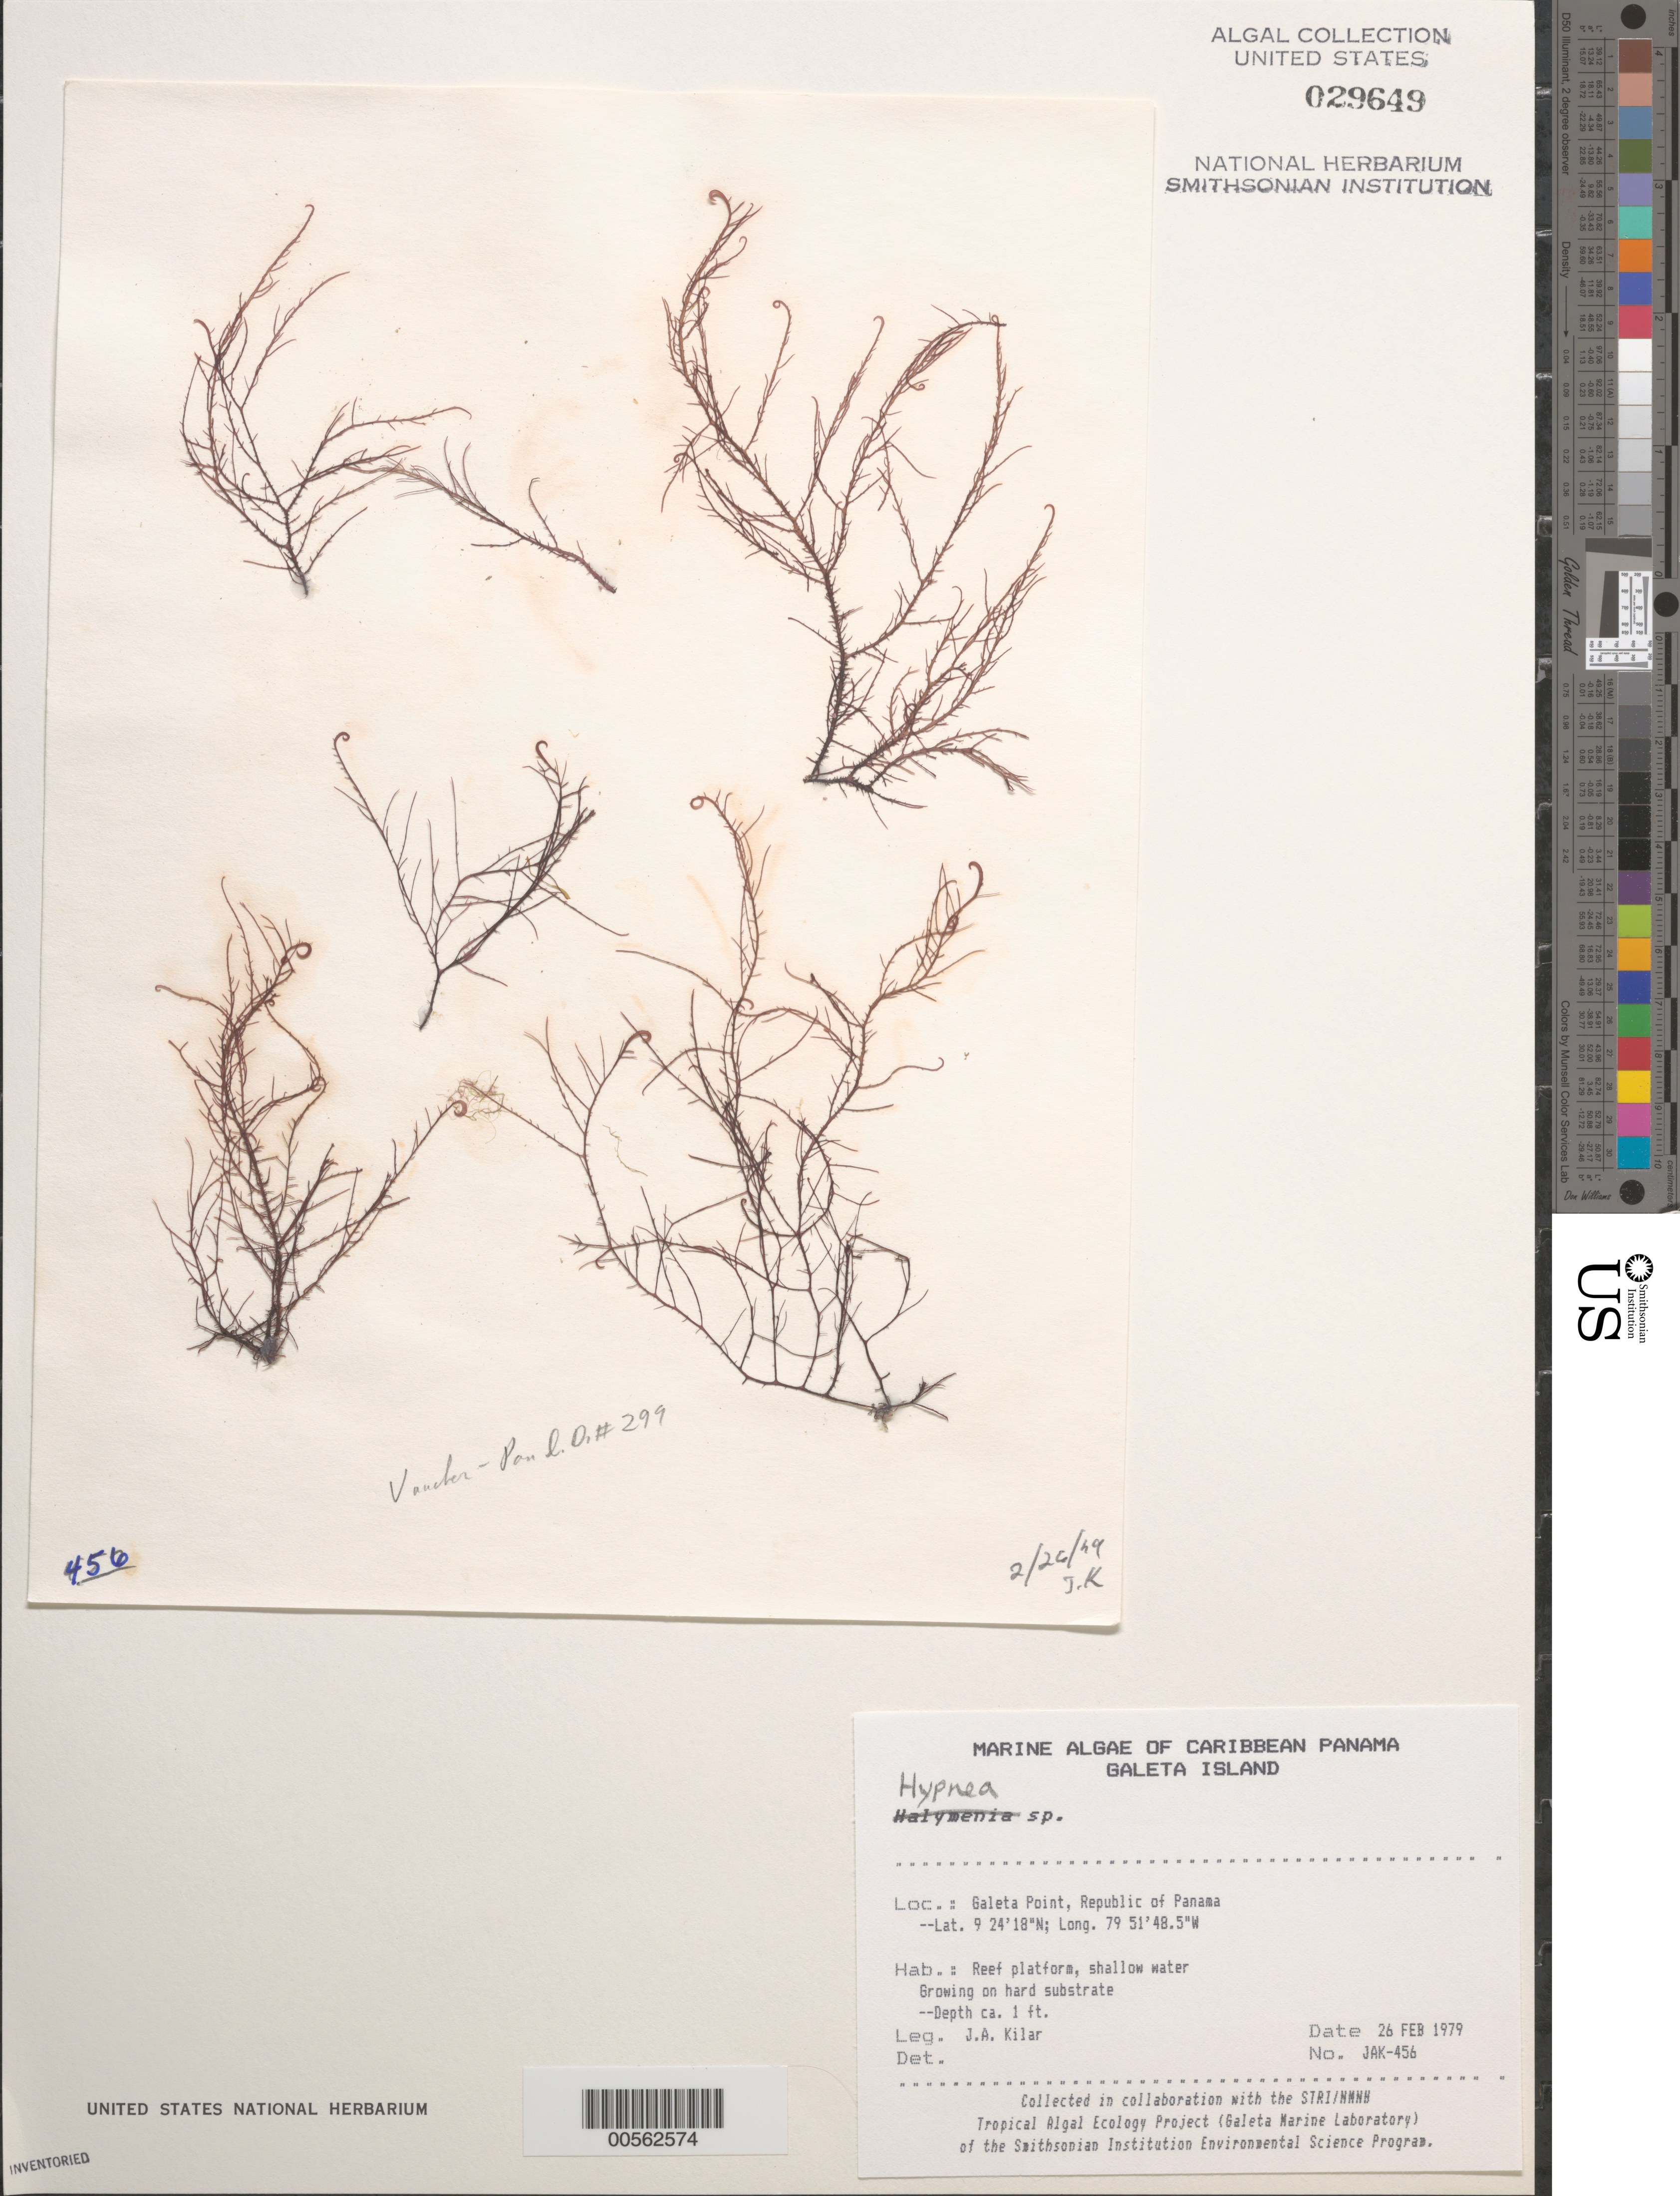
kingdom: Plantae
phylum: Rhodophyta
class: Florideophyceae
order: Gigartinales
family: Cystocloniaceae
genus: Hypnea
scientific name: Hypnea sp.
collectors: J. A. Kilar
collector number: JAK-456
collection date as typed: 26 Feb 1979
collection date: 1979-02-26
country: Panama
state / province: Colón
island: Galeta Island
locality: Galeta Point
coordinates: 9 24' 18" N, 79 51' 48.5" W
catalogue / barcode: US 29649